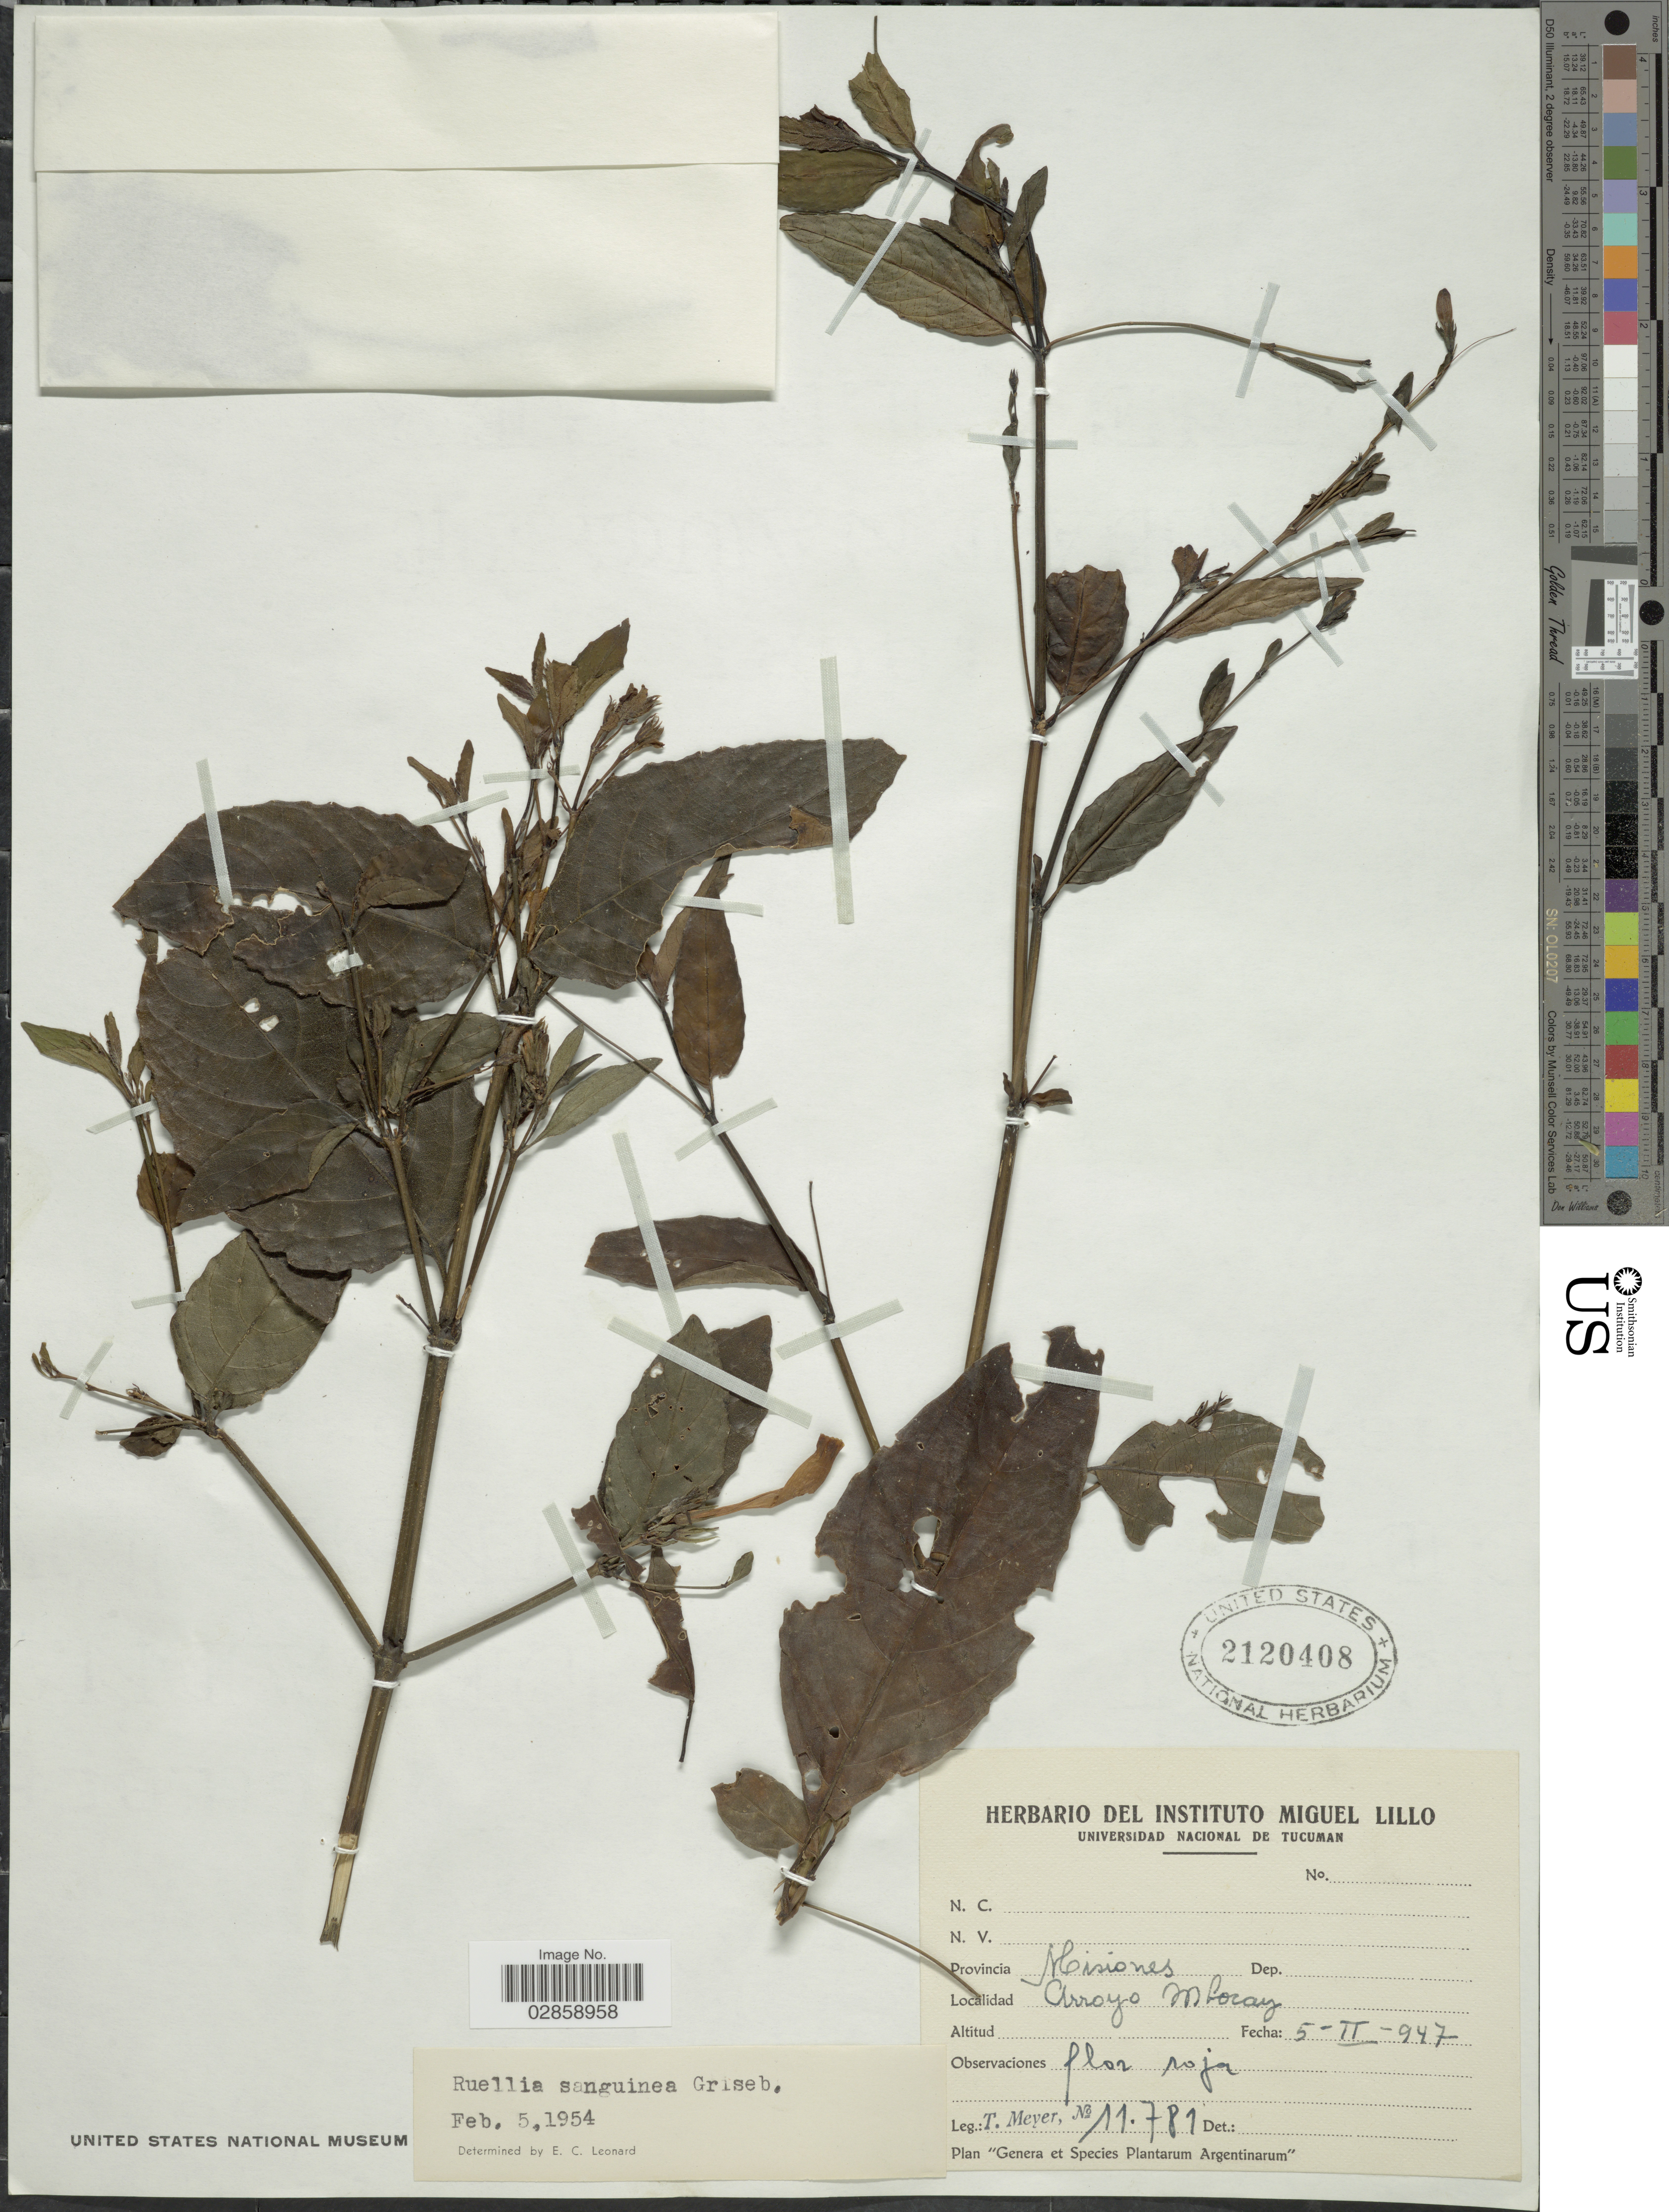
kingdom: Plantae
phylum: Tracheophyta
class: Magnoliopsida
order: Lamiales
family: Acanthaceae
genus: Ruellia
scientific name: Ruellia angustiflora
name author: (Nees) Lindau ex Rambo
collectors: T. Meyer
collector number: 11781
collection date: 1947-02-05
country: Argentina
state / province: Misiones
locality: Arroyo Mbocay.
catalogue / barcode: US 2120408